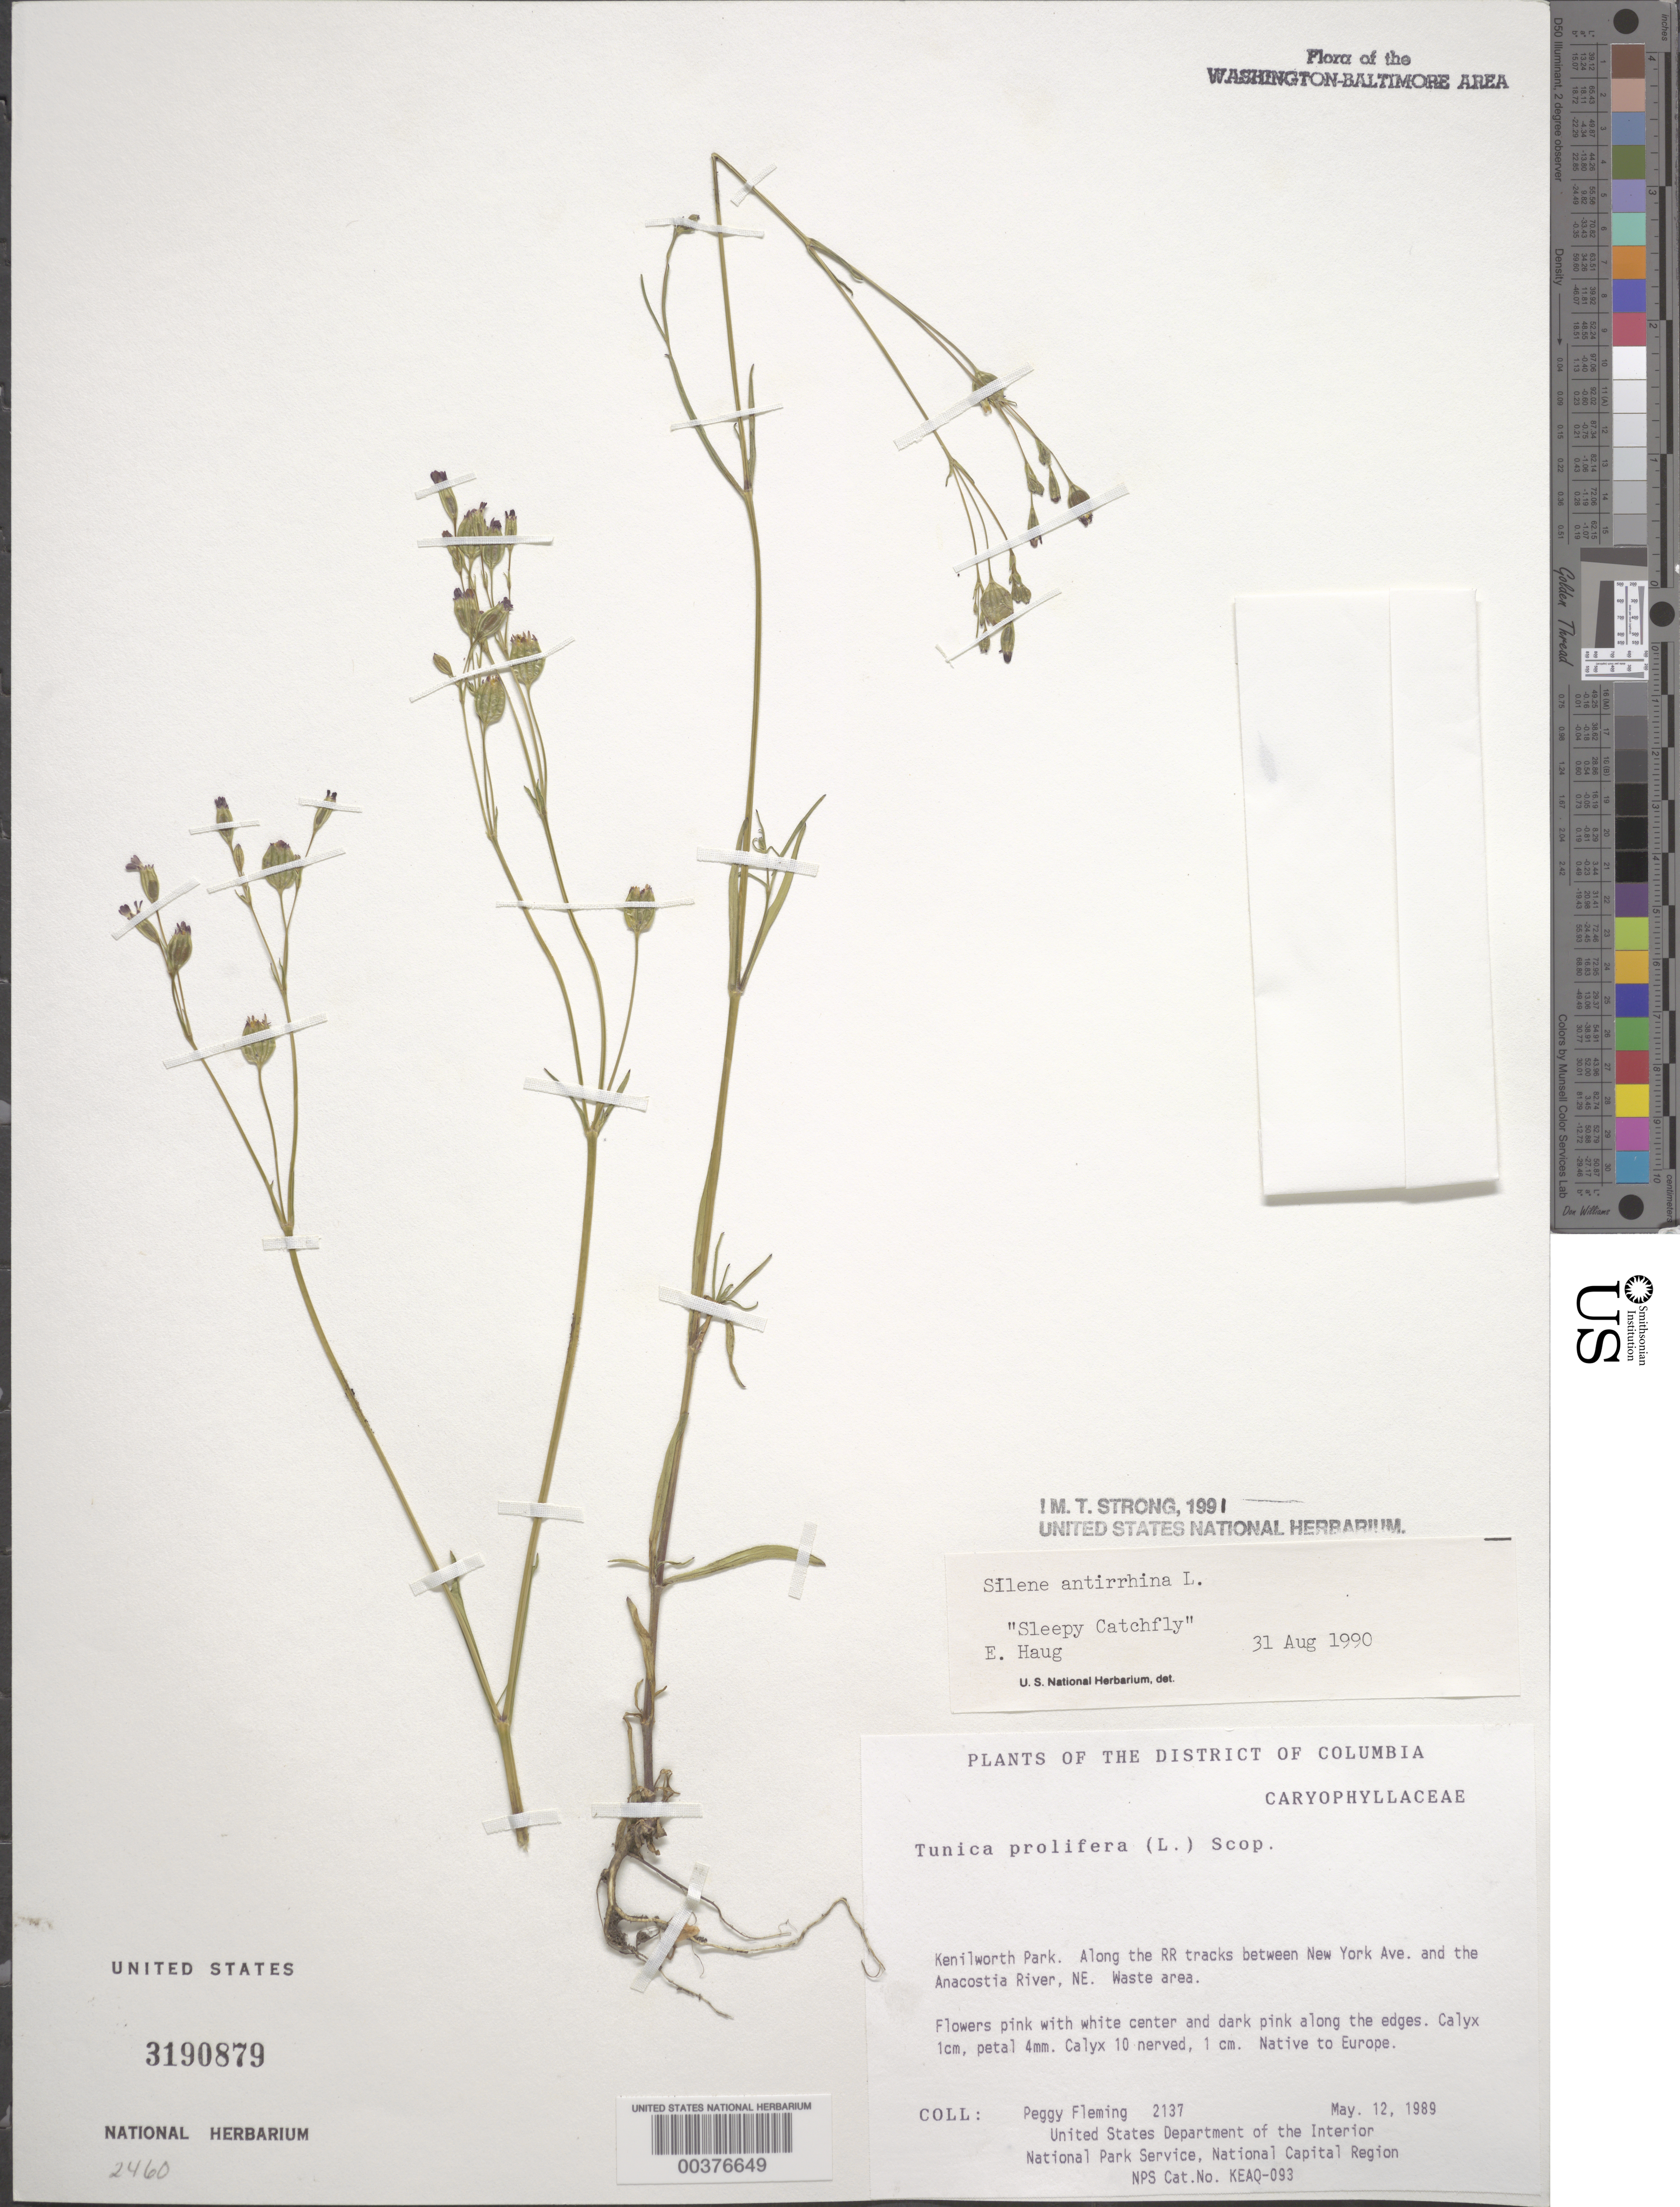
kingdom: Plantae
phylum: Tracheophyta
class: Magnoliopsida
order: Caryophyllales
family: Caryophyllaceae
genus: Silene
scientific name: Silene antirrhina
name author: L.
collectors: P. Fleming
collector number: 2137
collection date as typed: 12 May 1989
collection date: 1989-05-12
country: United States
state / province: District of Columbia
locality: Kenilworth Park, between New York Ave. and Anacostia River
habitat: Waste area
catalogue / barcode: US 3190879